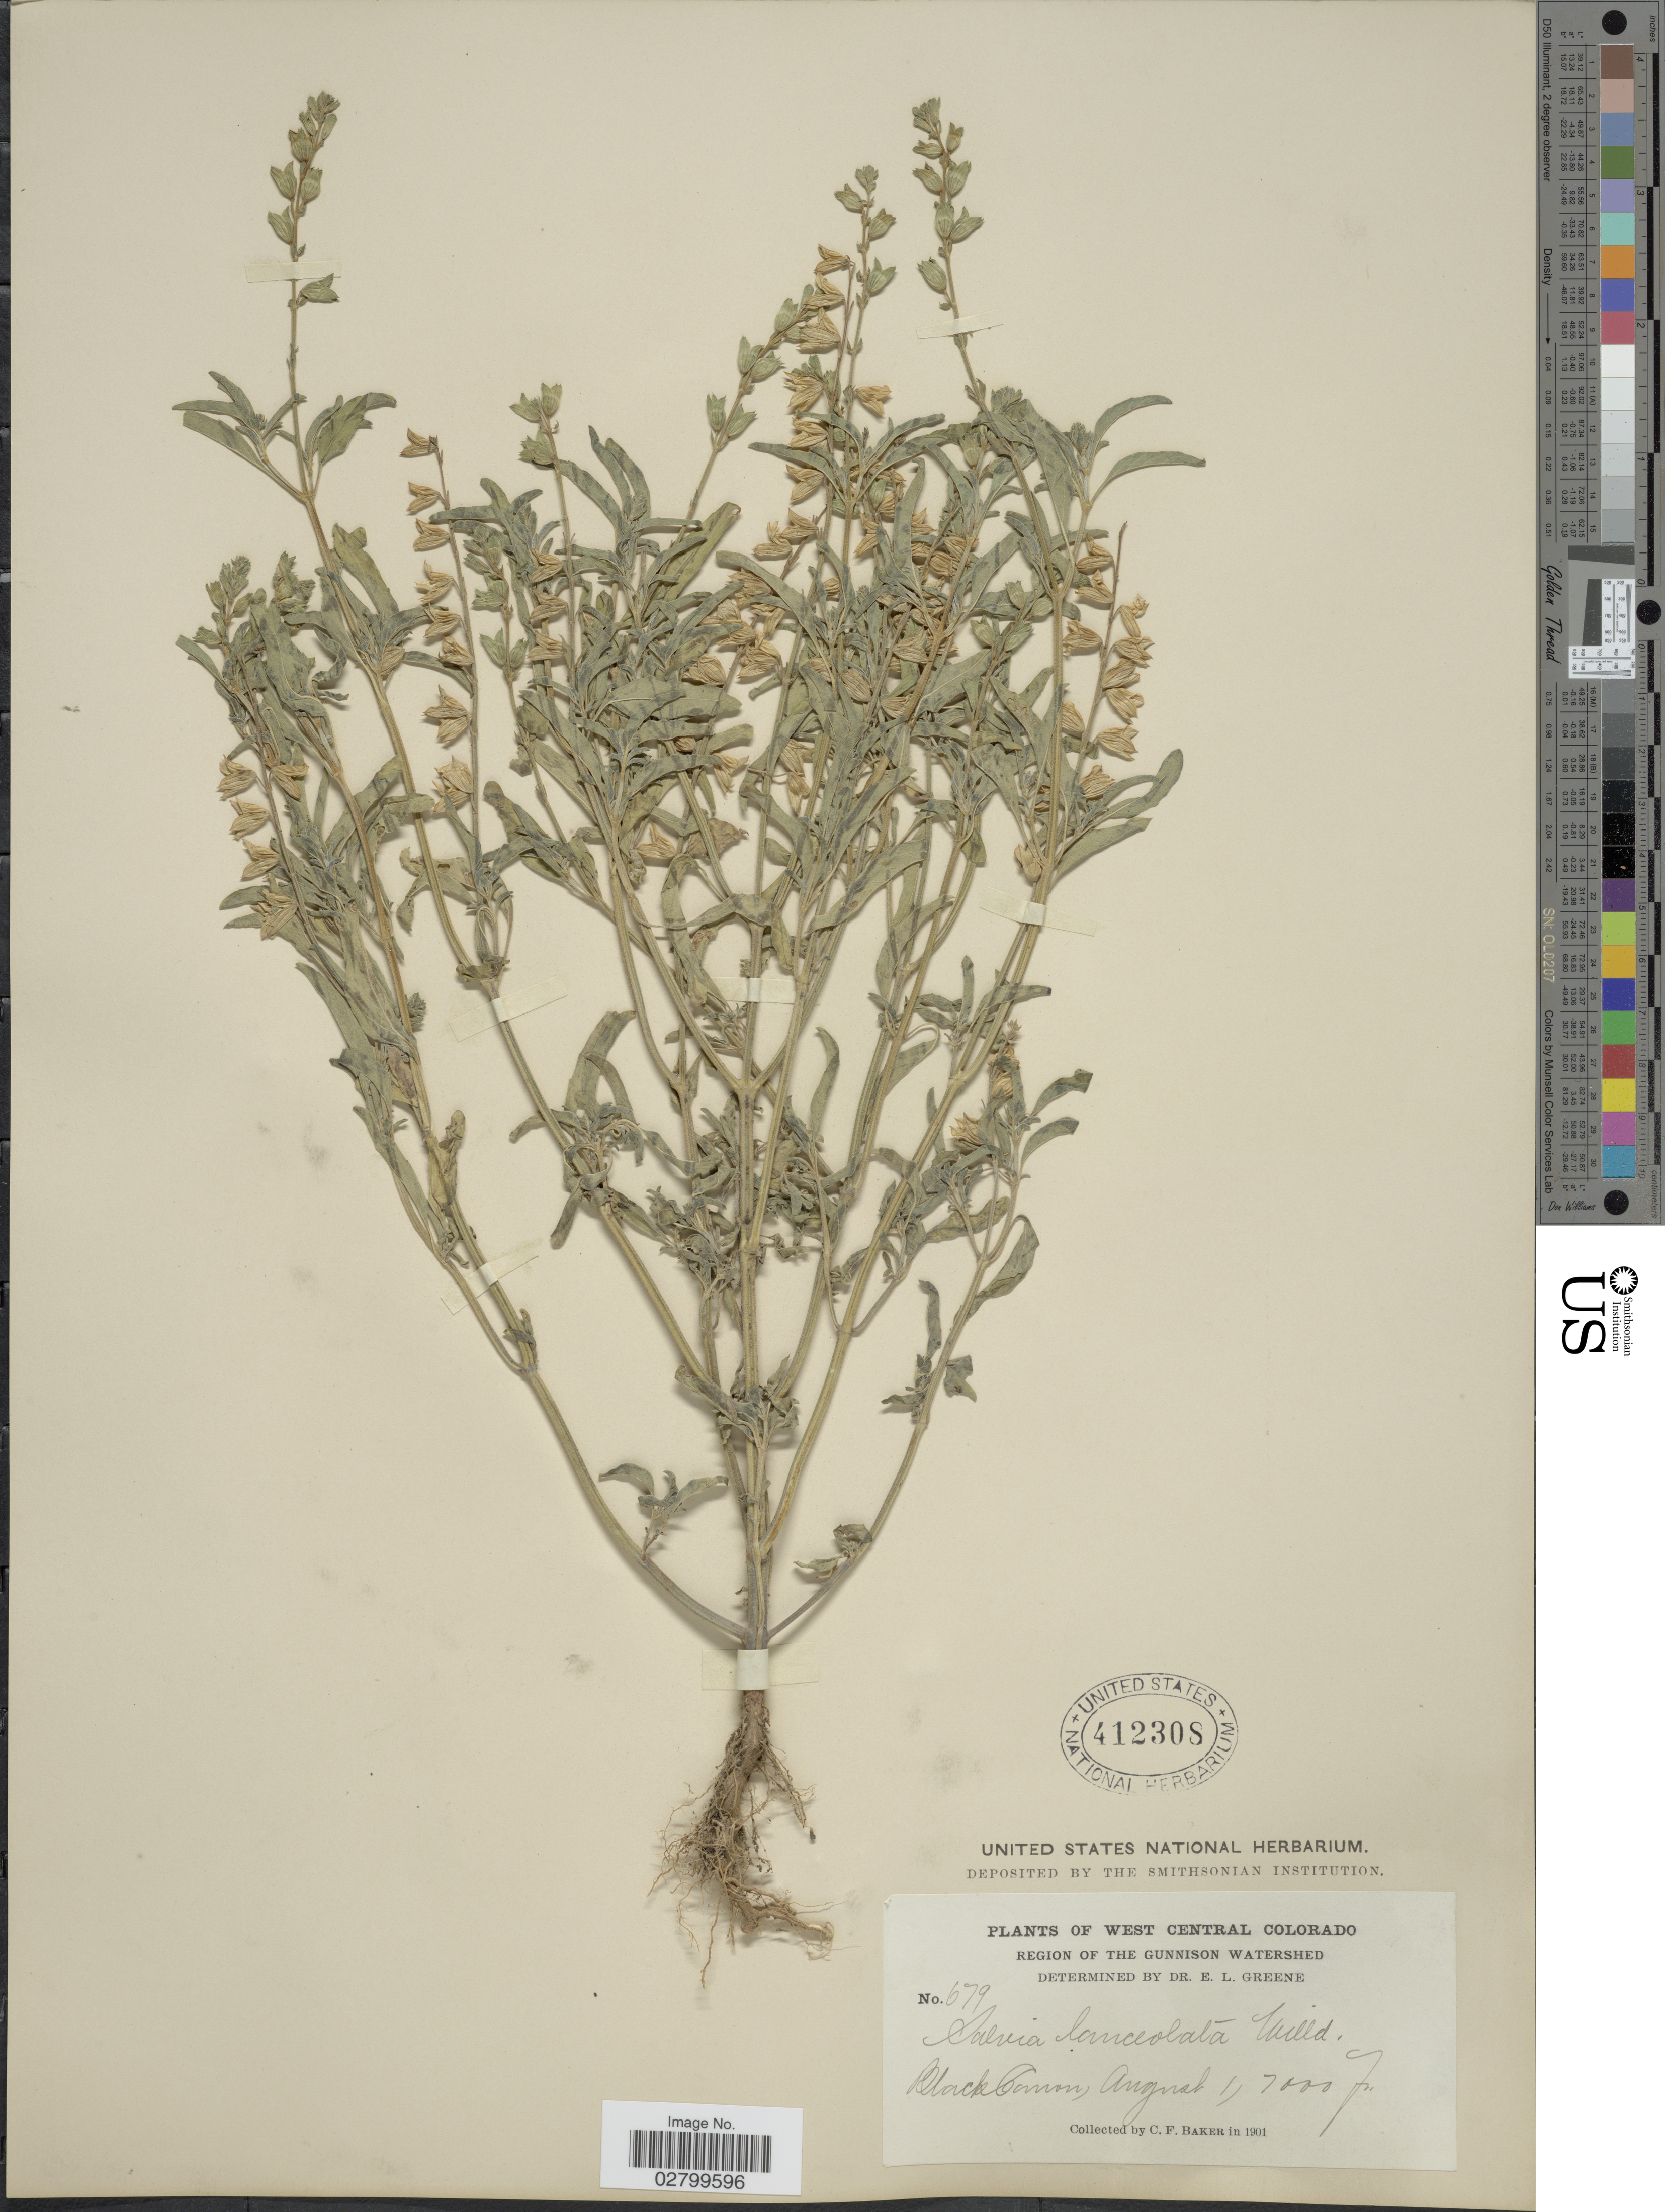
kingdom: Plantae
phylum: Tracheophyta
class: Magnoliopsida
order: Lamiales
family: Lamiaceae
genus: Salvia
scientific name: Salvia lanceolata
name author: Brouss.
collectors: C. F. Baker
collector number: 679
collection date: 1901-08-01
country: United States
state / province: Colorado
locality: West Central Colorado. Region of the Gunnison Watershed. Black Canon.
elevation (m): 2134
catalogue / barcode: US 412308